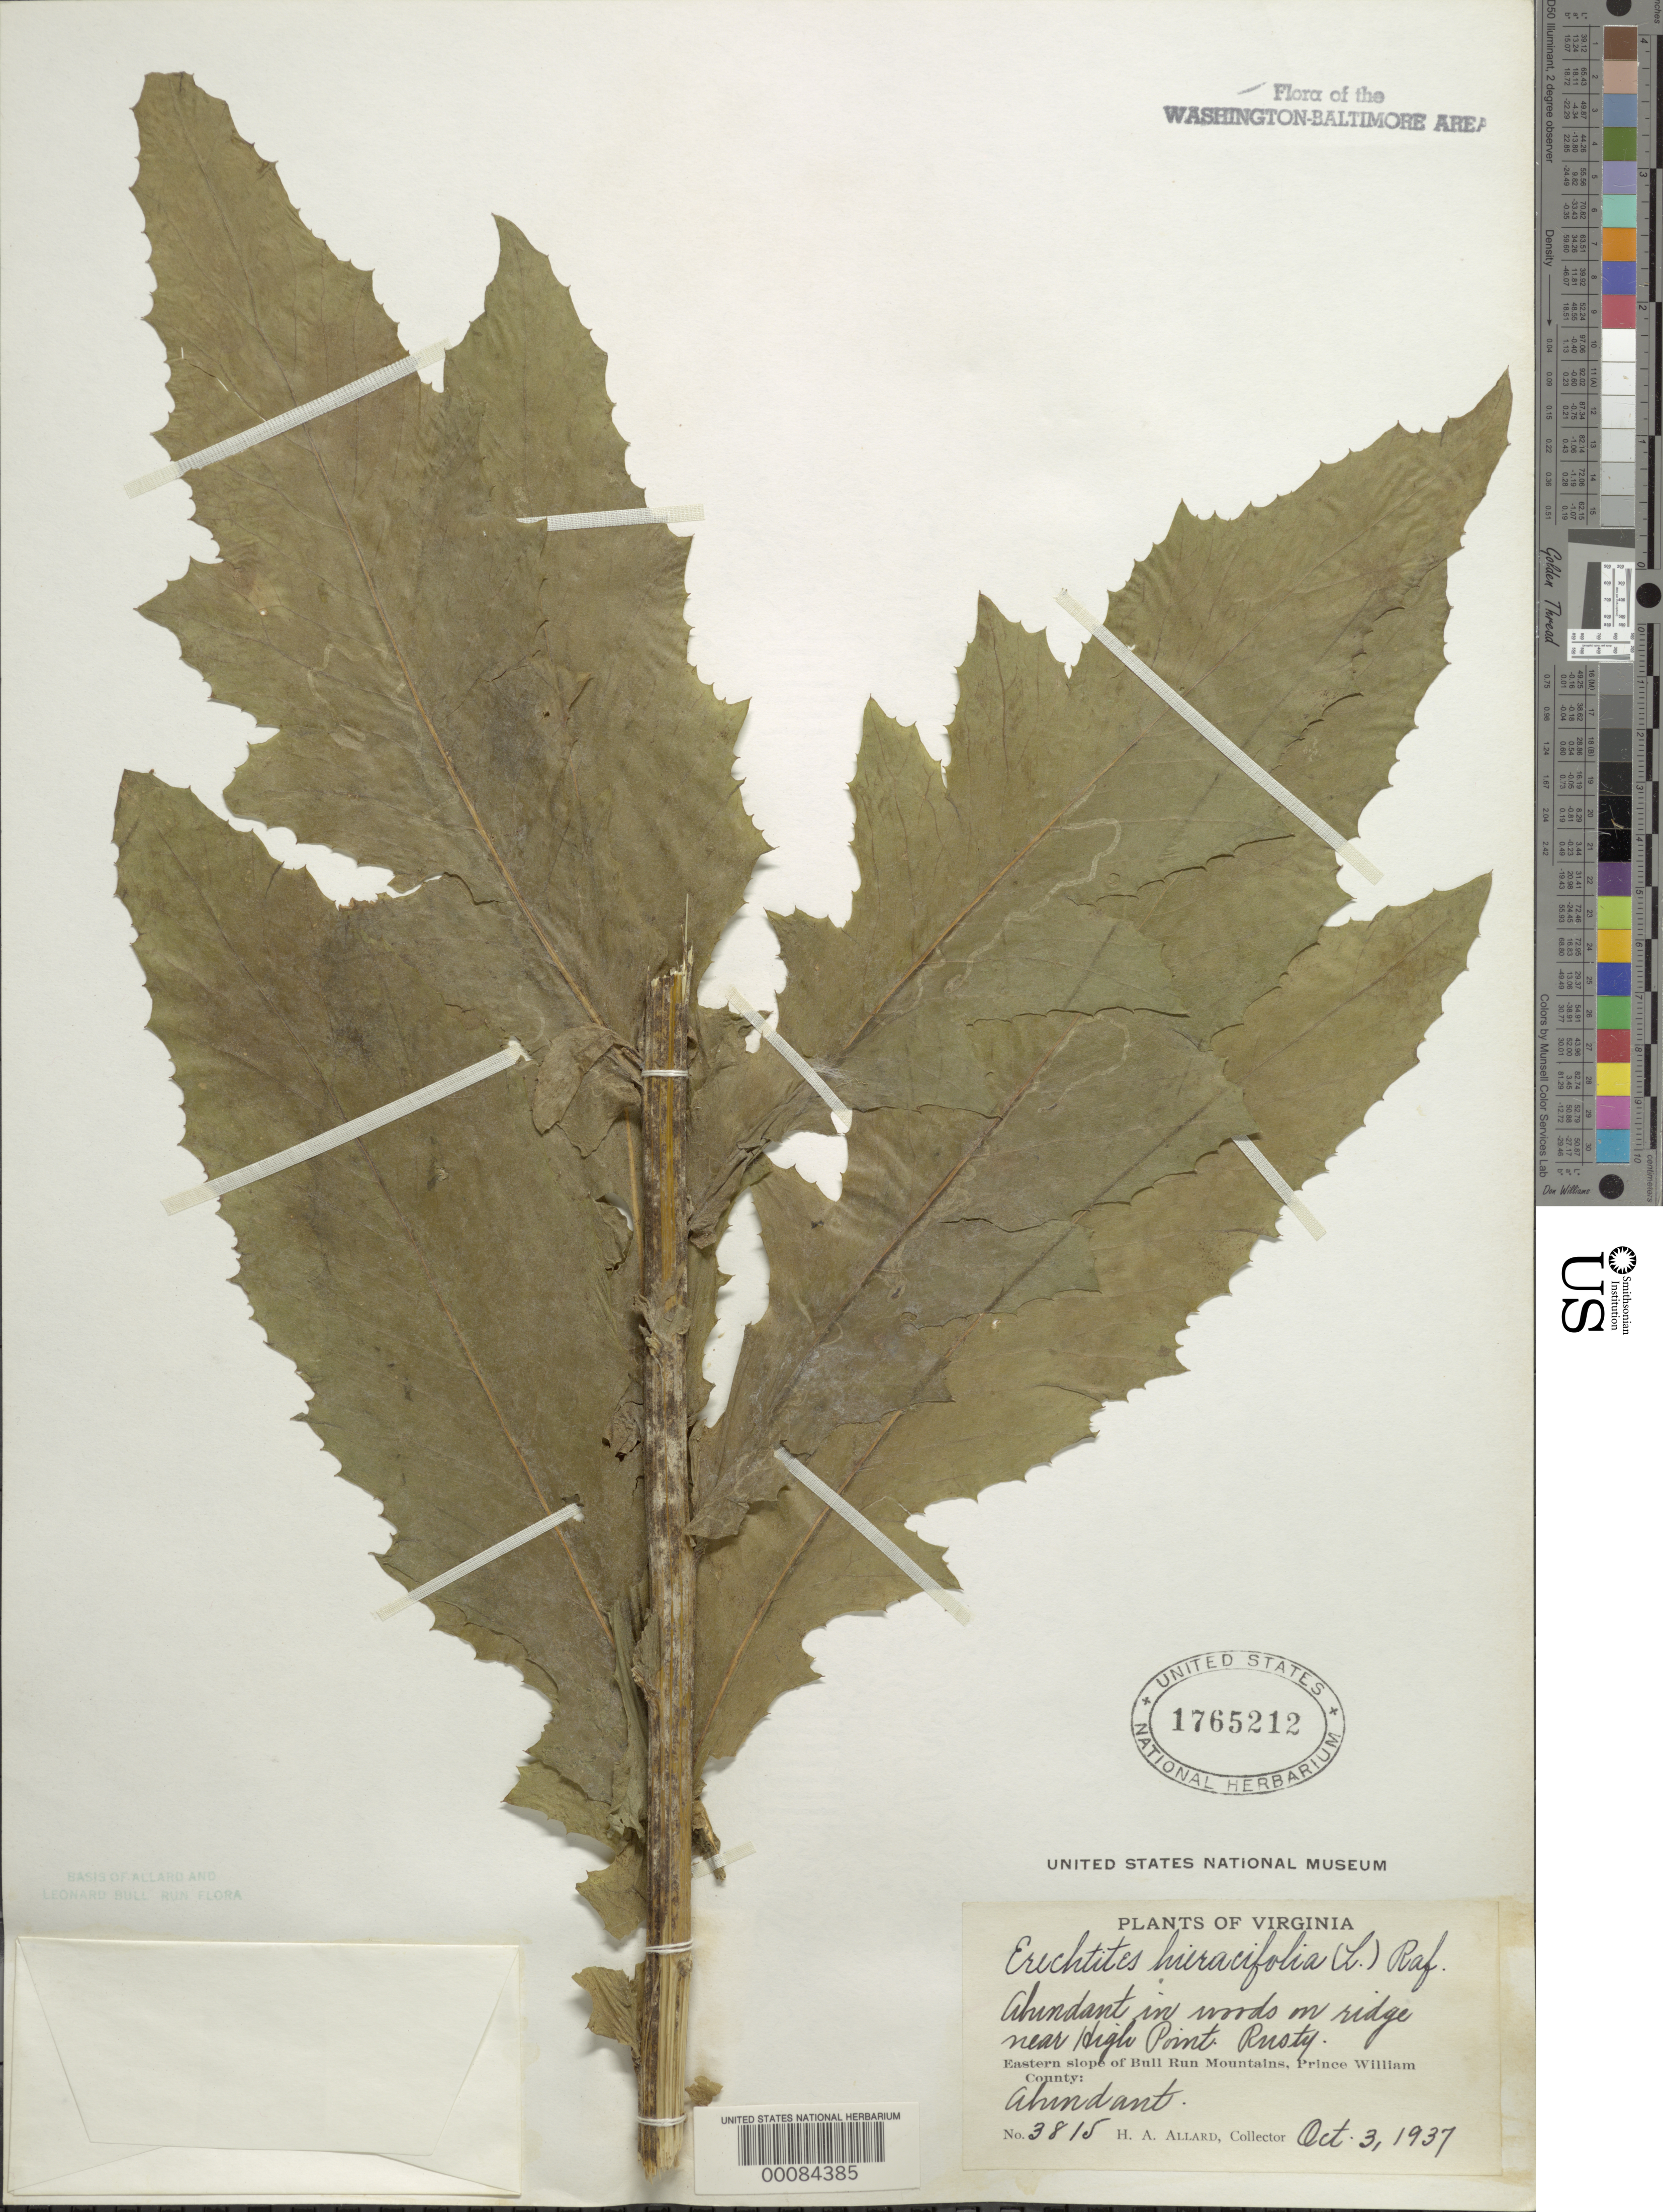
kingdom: Plantae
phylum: Tracheophyta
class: Magnoliopsida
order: Asterales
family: Asteraceae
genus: Erechtites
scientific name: Erechtites hieraciifolius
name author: (L.) Raf. ex DC.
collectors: H. A. Allard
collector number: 3815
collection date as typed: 03 Oct 1937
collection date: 1937-10-03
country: United States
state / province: Virginia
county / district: Prince William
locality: Near High Point Ridge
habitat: Woods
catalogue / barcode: US 1765212